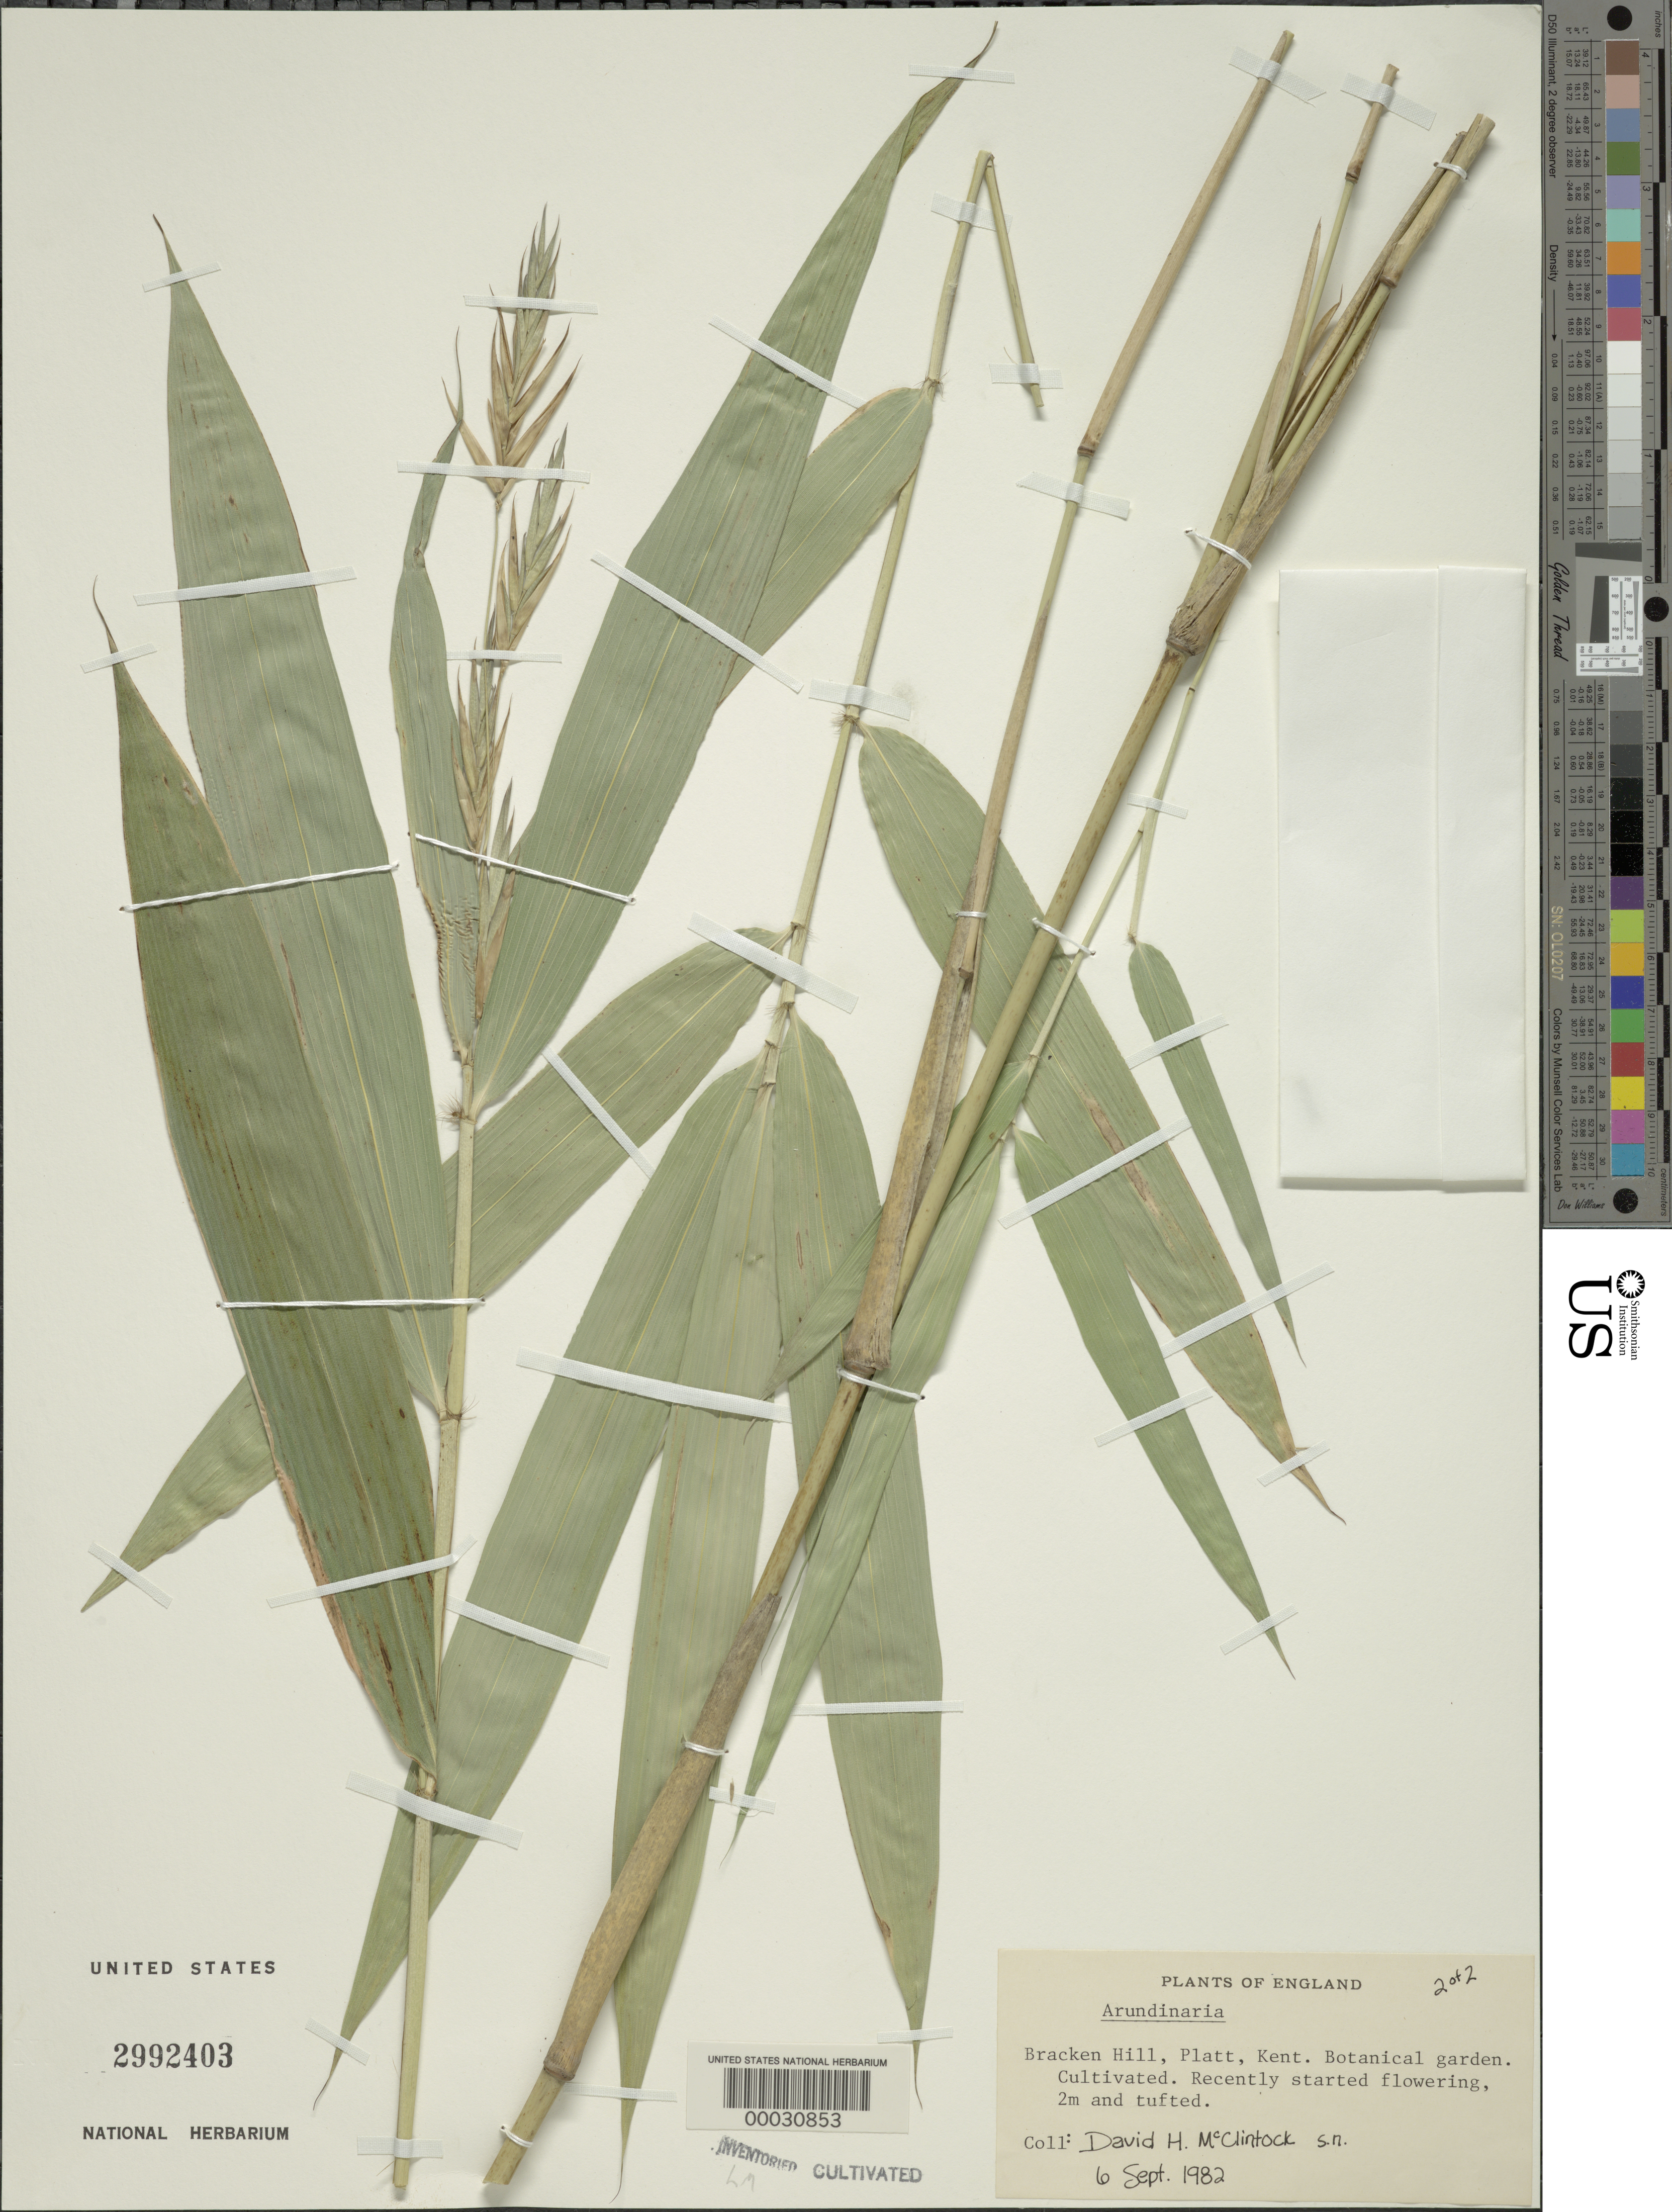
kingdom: Plantae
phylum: Tracheophyta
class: Liliopsida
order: Poales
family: Poaceae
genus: Arundinaria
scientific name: Arundinaria sp.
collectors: D. McClintock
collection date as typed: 06 Sep 1982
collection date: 1982-09-06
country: United Kingdom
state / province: England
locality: Bracken hill, platt, kent. botanical garden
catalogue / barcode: US 2992403